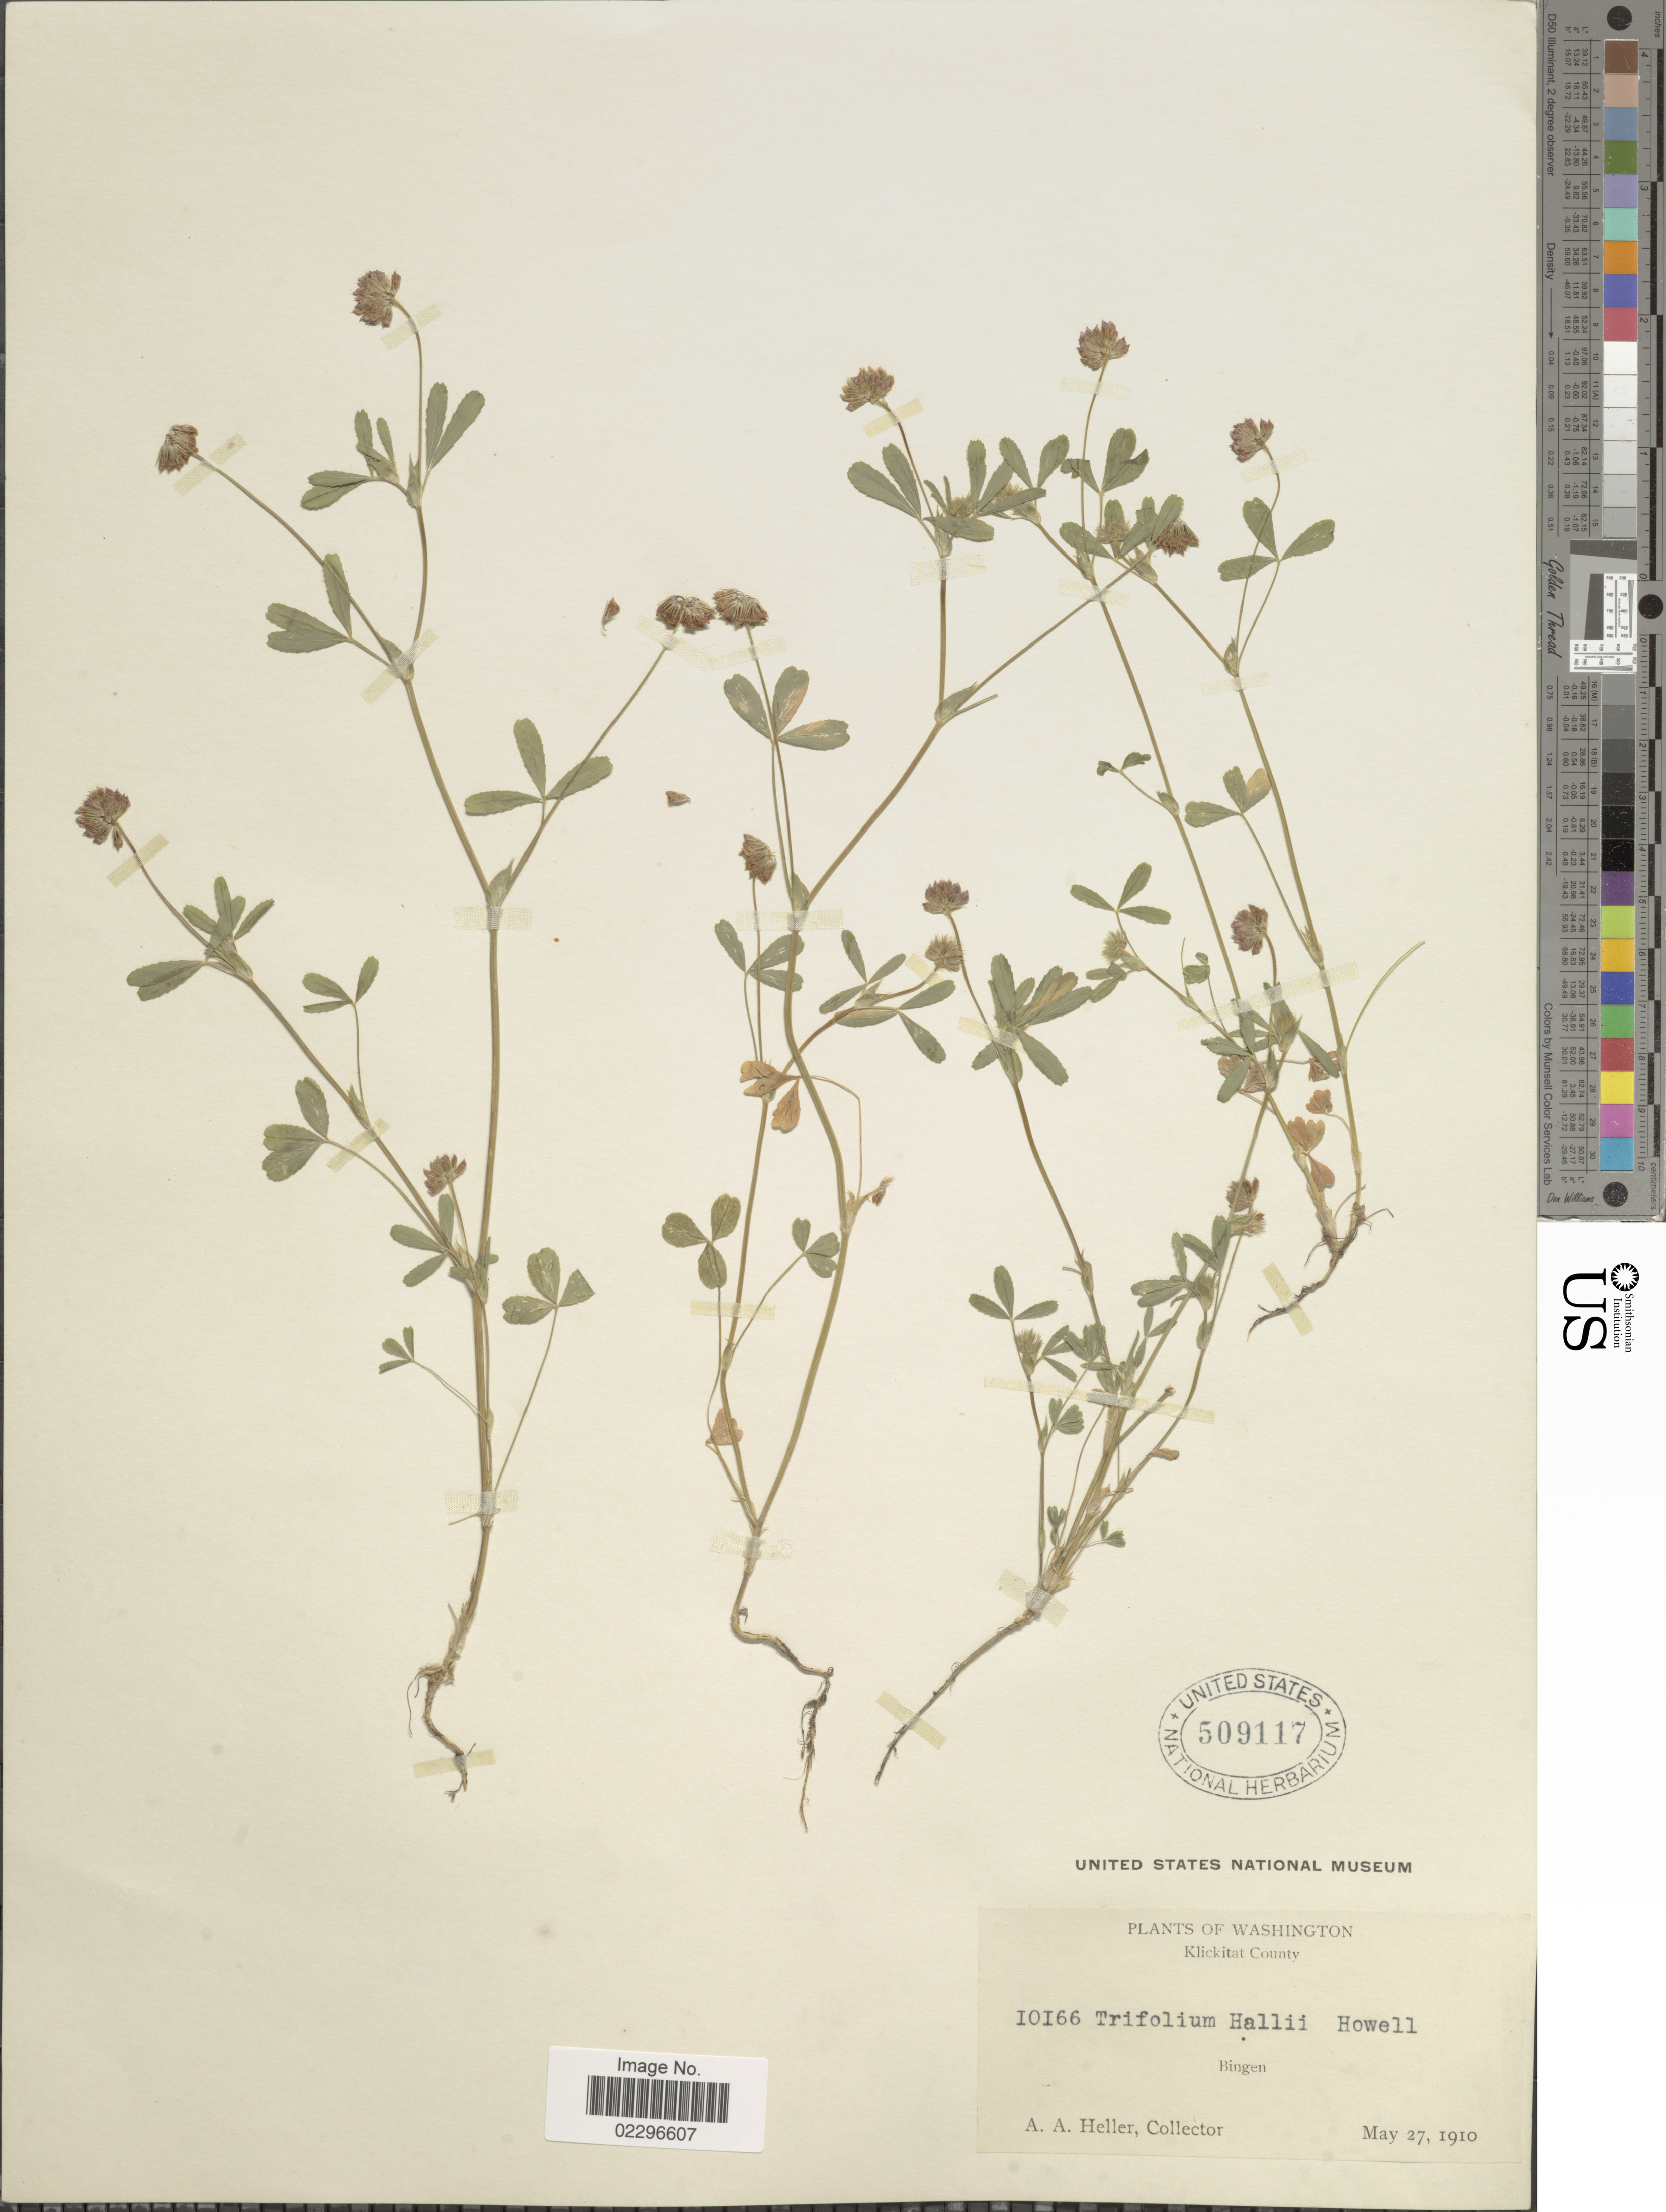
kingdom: Plantae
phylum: Tracheophyta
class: Magnoliopsida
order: Fabales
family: Fabaceae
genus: Trifolium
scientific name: Trifolium hallii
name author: Howell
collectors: A. A. Heller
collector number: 10166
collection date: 1910-05-27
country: United States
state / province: Washington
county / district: Klickitat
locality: Klickitat County, Bingen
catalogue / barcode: US 509117